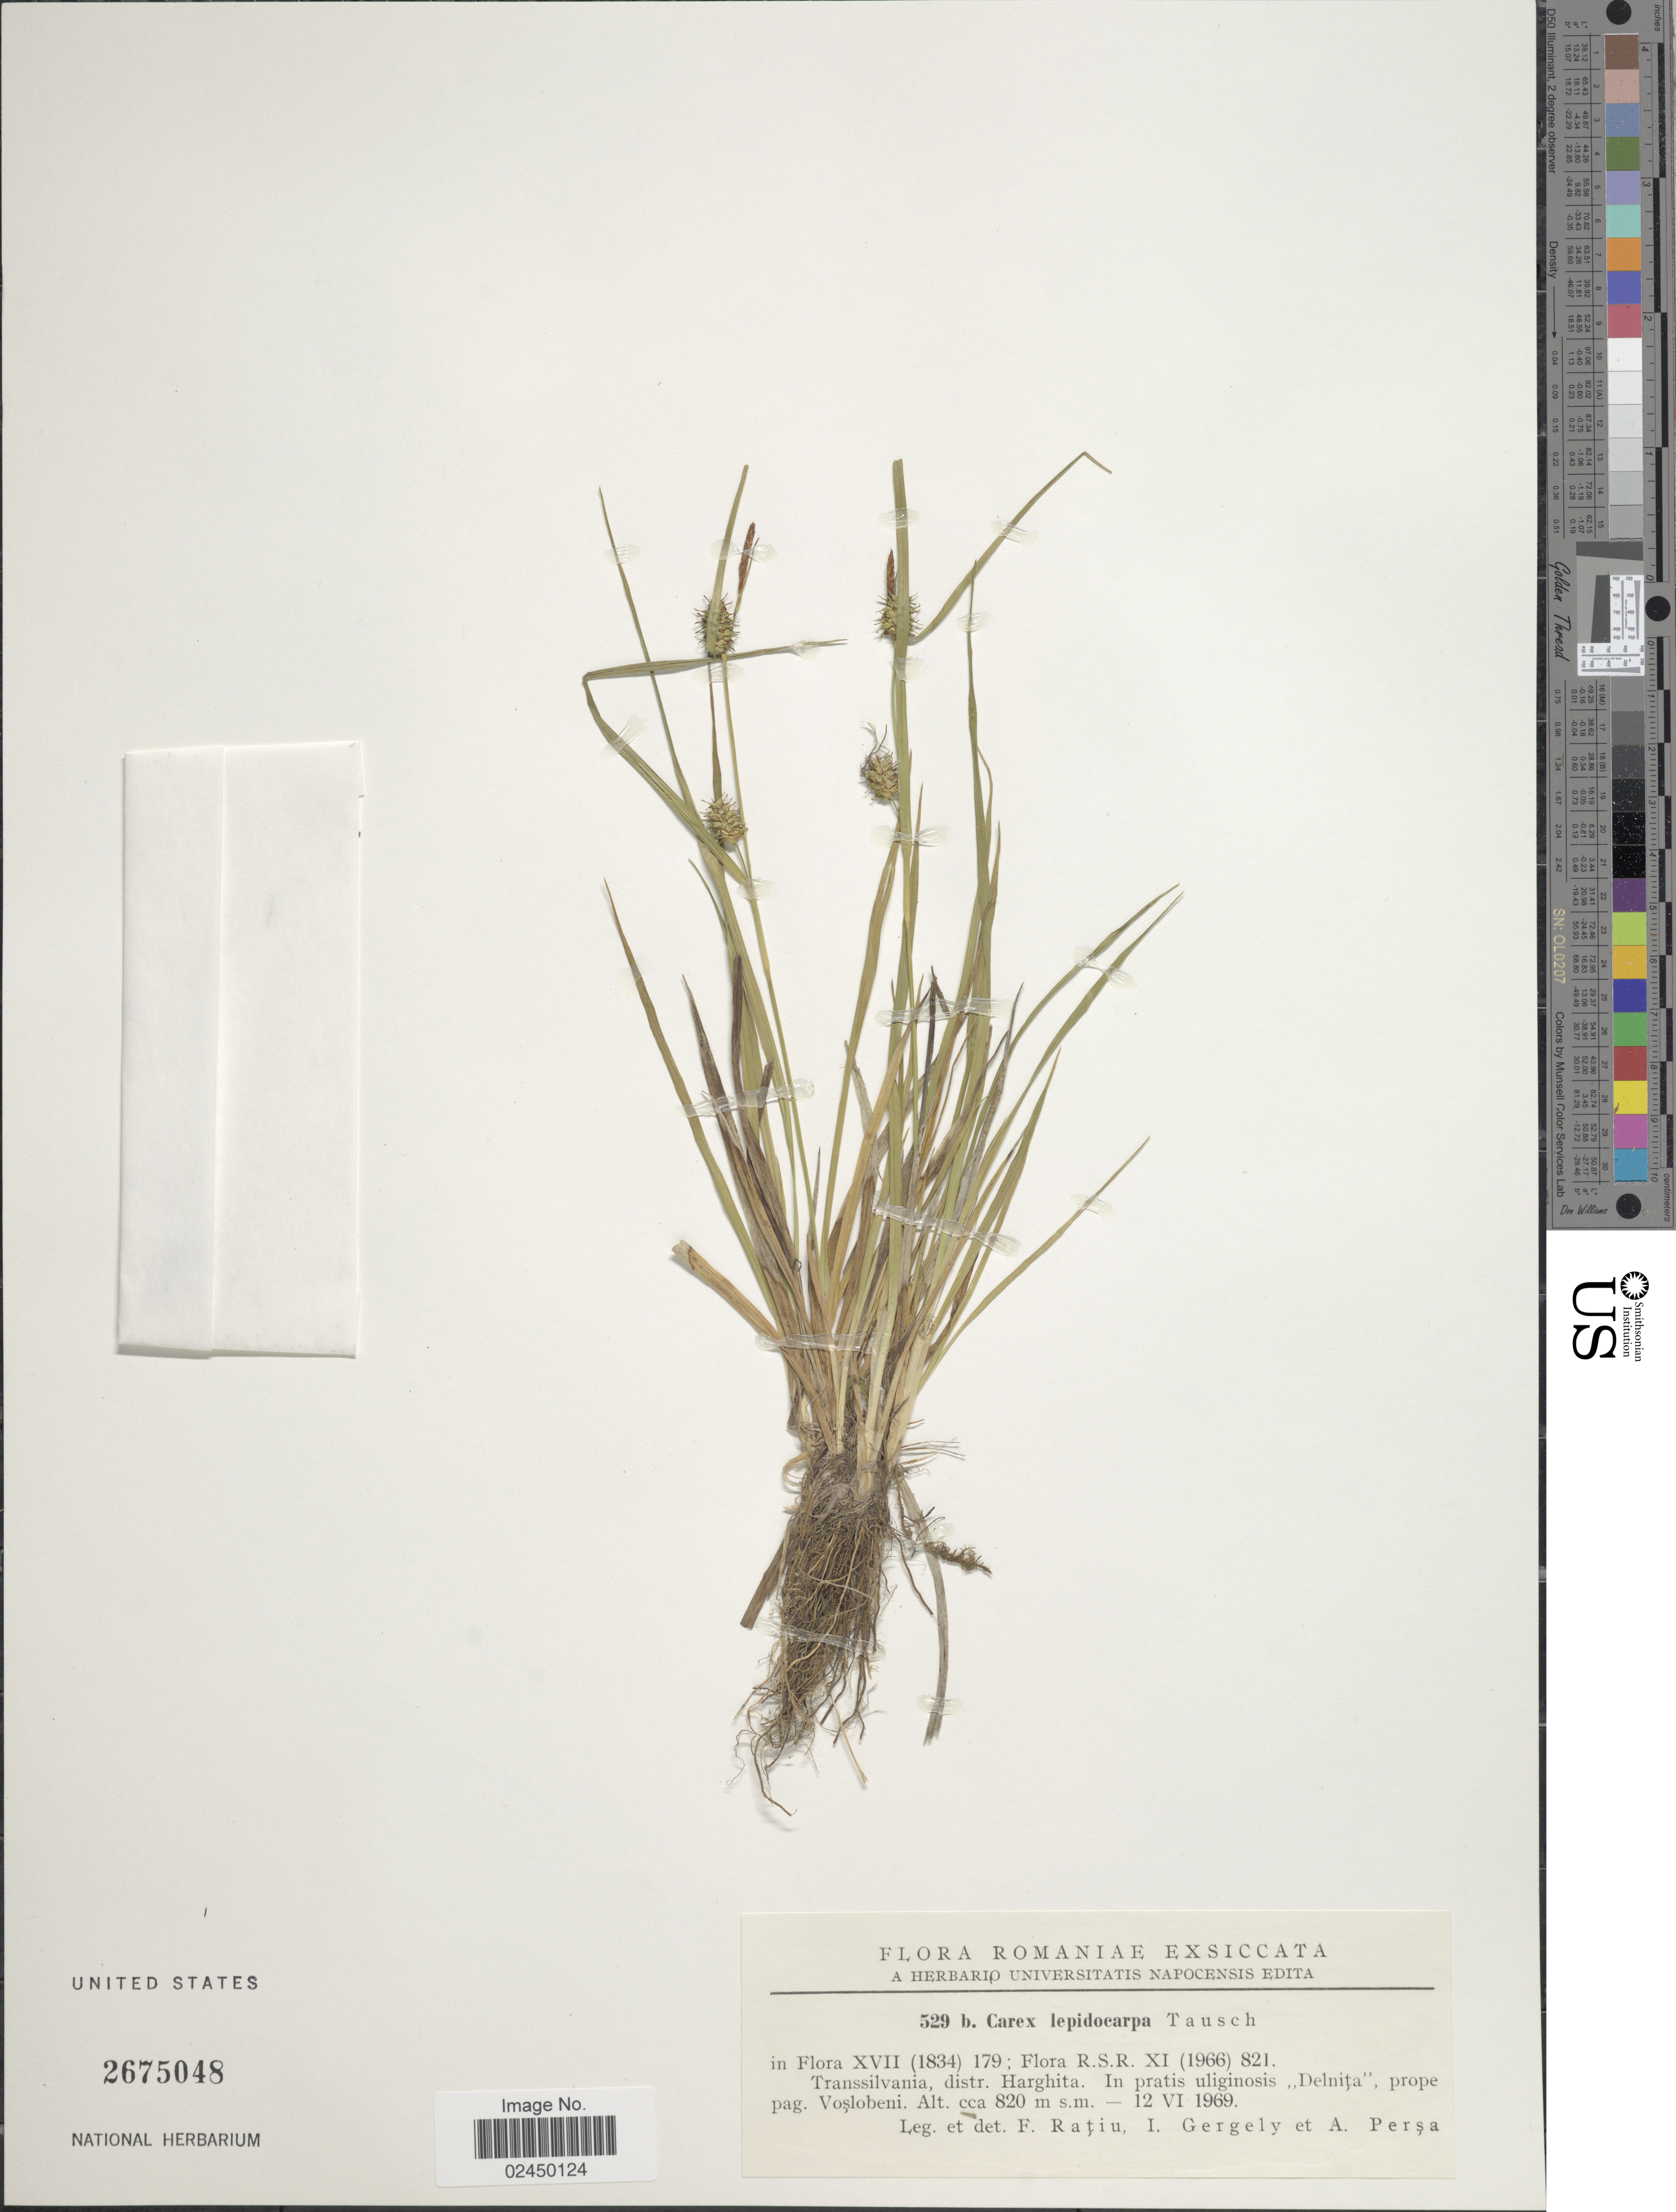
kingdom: Plantae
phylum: Tracheophyta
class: Liliopsida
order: Poales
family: Cyperaceae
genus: Carex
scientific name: Carex lepidocarpa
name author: Tausch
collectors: F. Ratiu, I. Gergely & A. Persa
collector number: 529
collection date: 1969-06-12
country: Romania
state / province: Harghita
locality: Transsilvania, distr. Harghita. In pratis uliginosis ,,Delnita', prope pag. Voslobeni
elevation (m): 820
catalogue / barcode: US 2675048